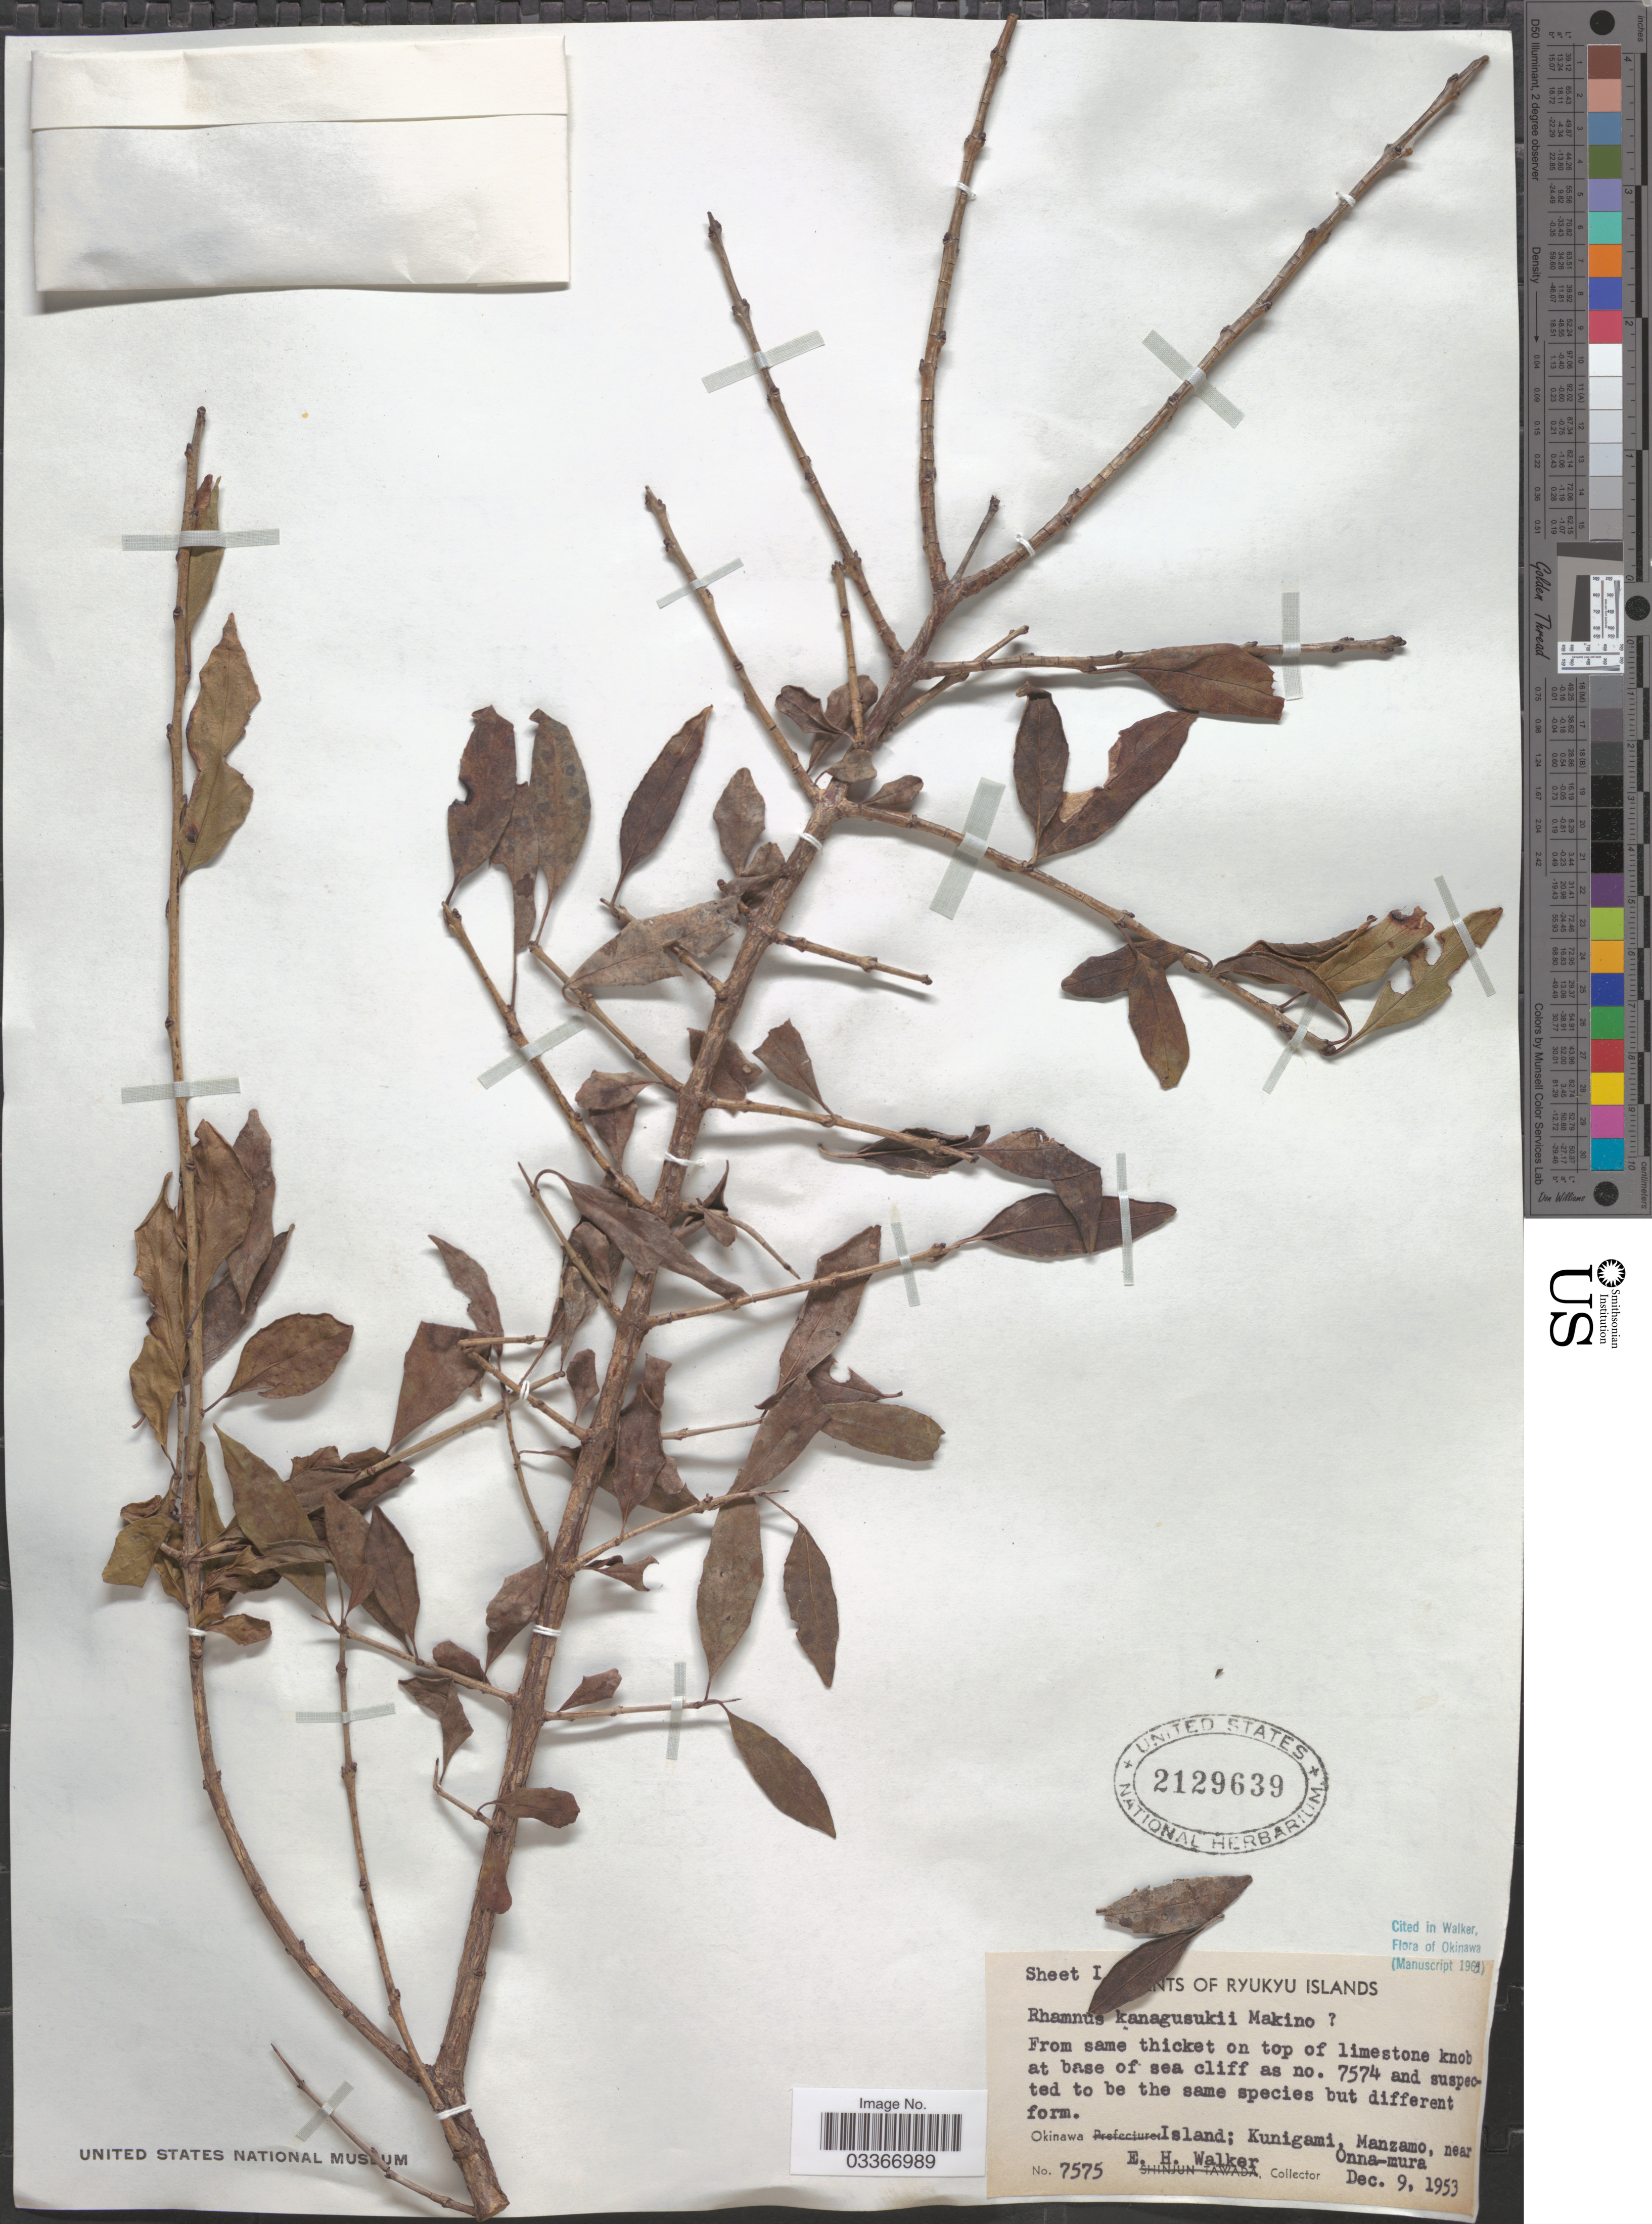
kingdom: Plantae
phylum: Tracheophyta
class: Magnoliopsida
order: Rosales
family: Rhamnaceae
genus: Rhamnus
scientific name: Rhamnus kanagusukii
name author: Makino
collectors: E. H. Walker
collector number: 7575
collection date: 1953-12-09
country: Japan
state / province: Okinawa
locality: Ryukyu Islands. Okinawa Island; Kunigami, Manzamo, near Onna-mura.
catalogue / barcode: US 2129639